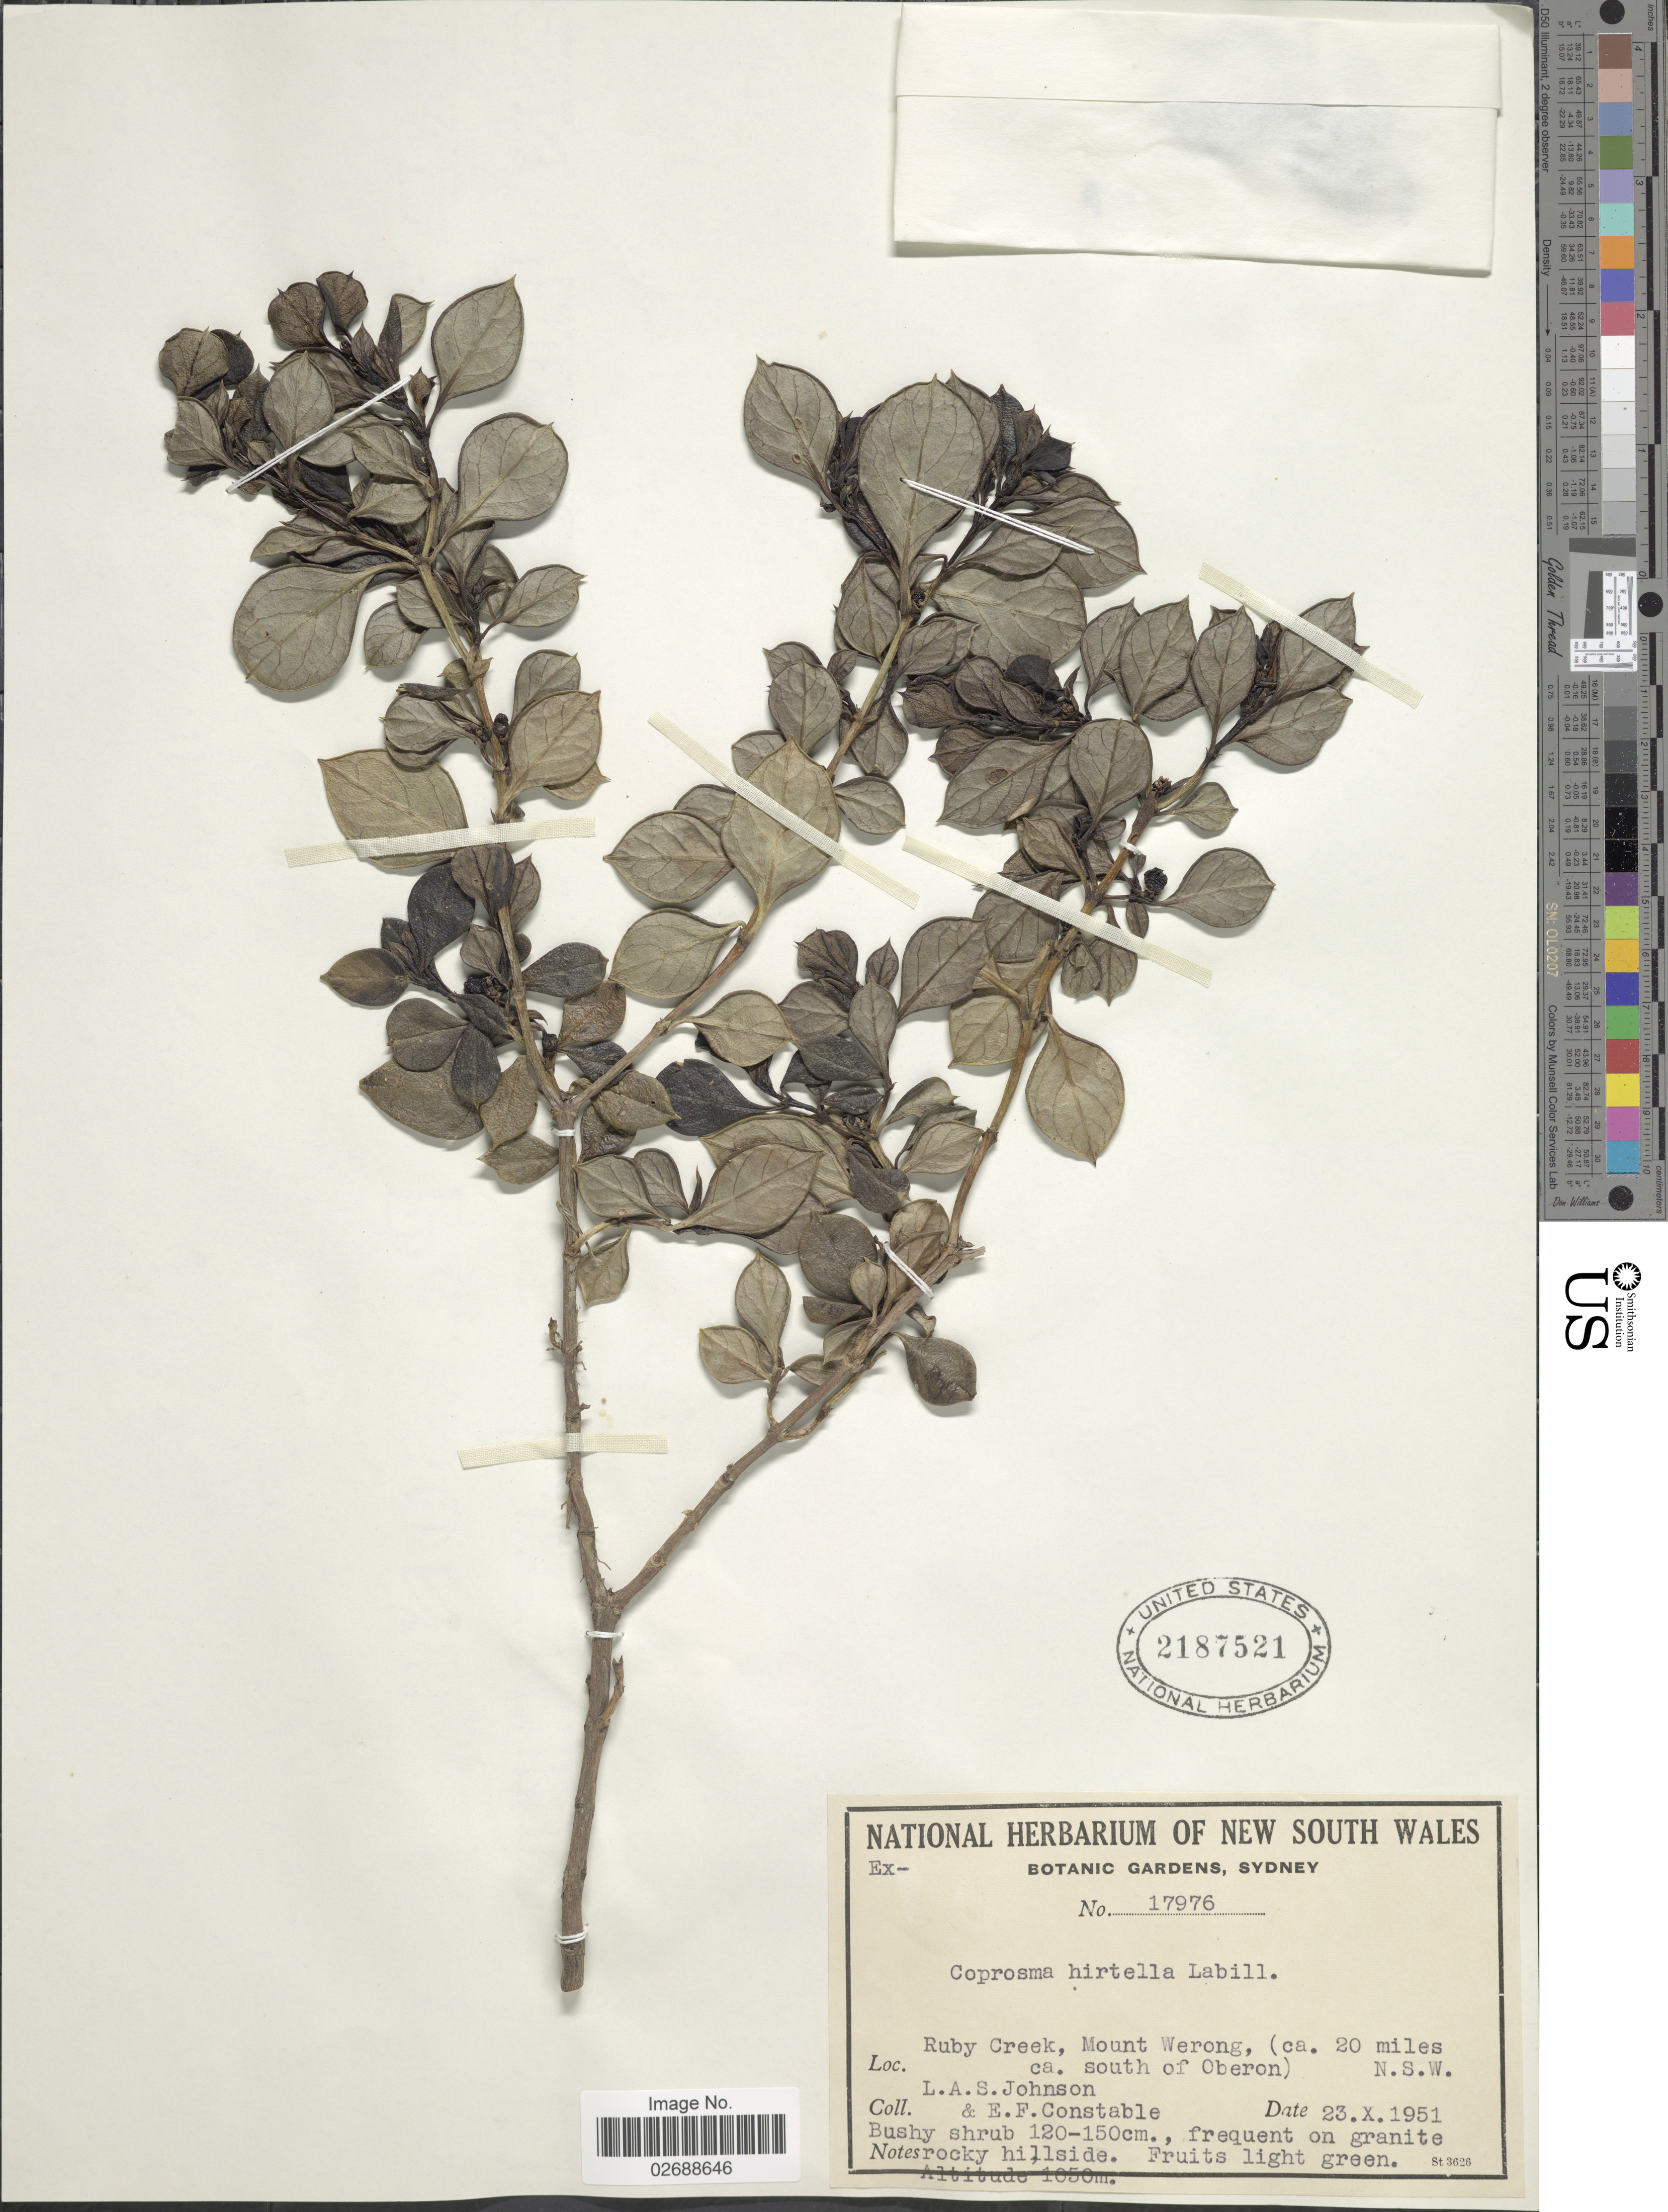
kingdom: Plantae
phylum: Tracheophyta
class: Magnoliopsida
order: Gentianales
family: Rubiaceae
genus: Coprosma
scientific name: Coprosma hirtella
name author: Labill.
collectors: L. A. S. Johnson & E. F. Constable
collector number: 17976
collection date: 1951-10-23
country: Australia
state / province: New South Wales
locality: Ruby Creek, Mount Werong, (ca. 20 miles ca. south of Oberon) N.S.W.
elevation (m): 1050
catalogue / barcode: US 2187521